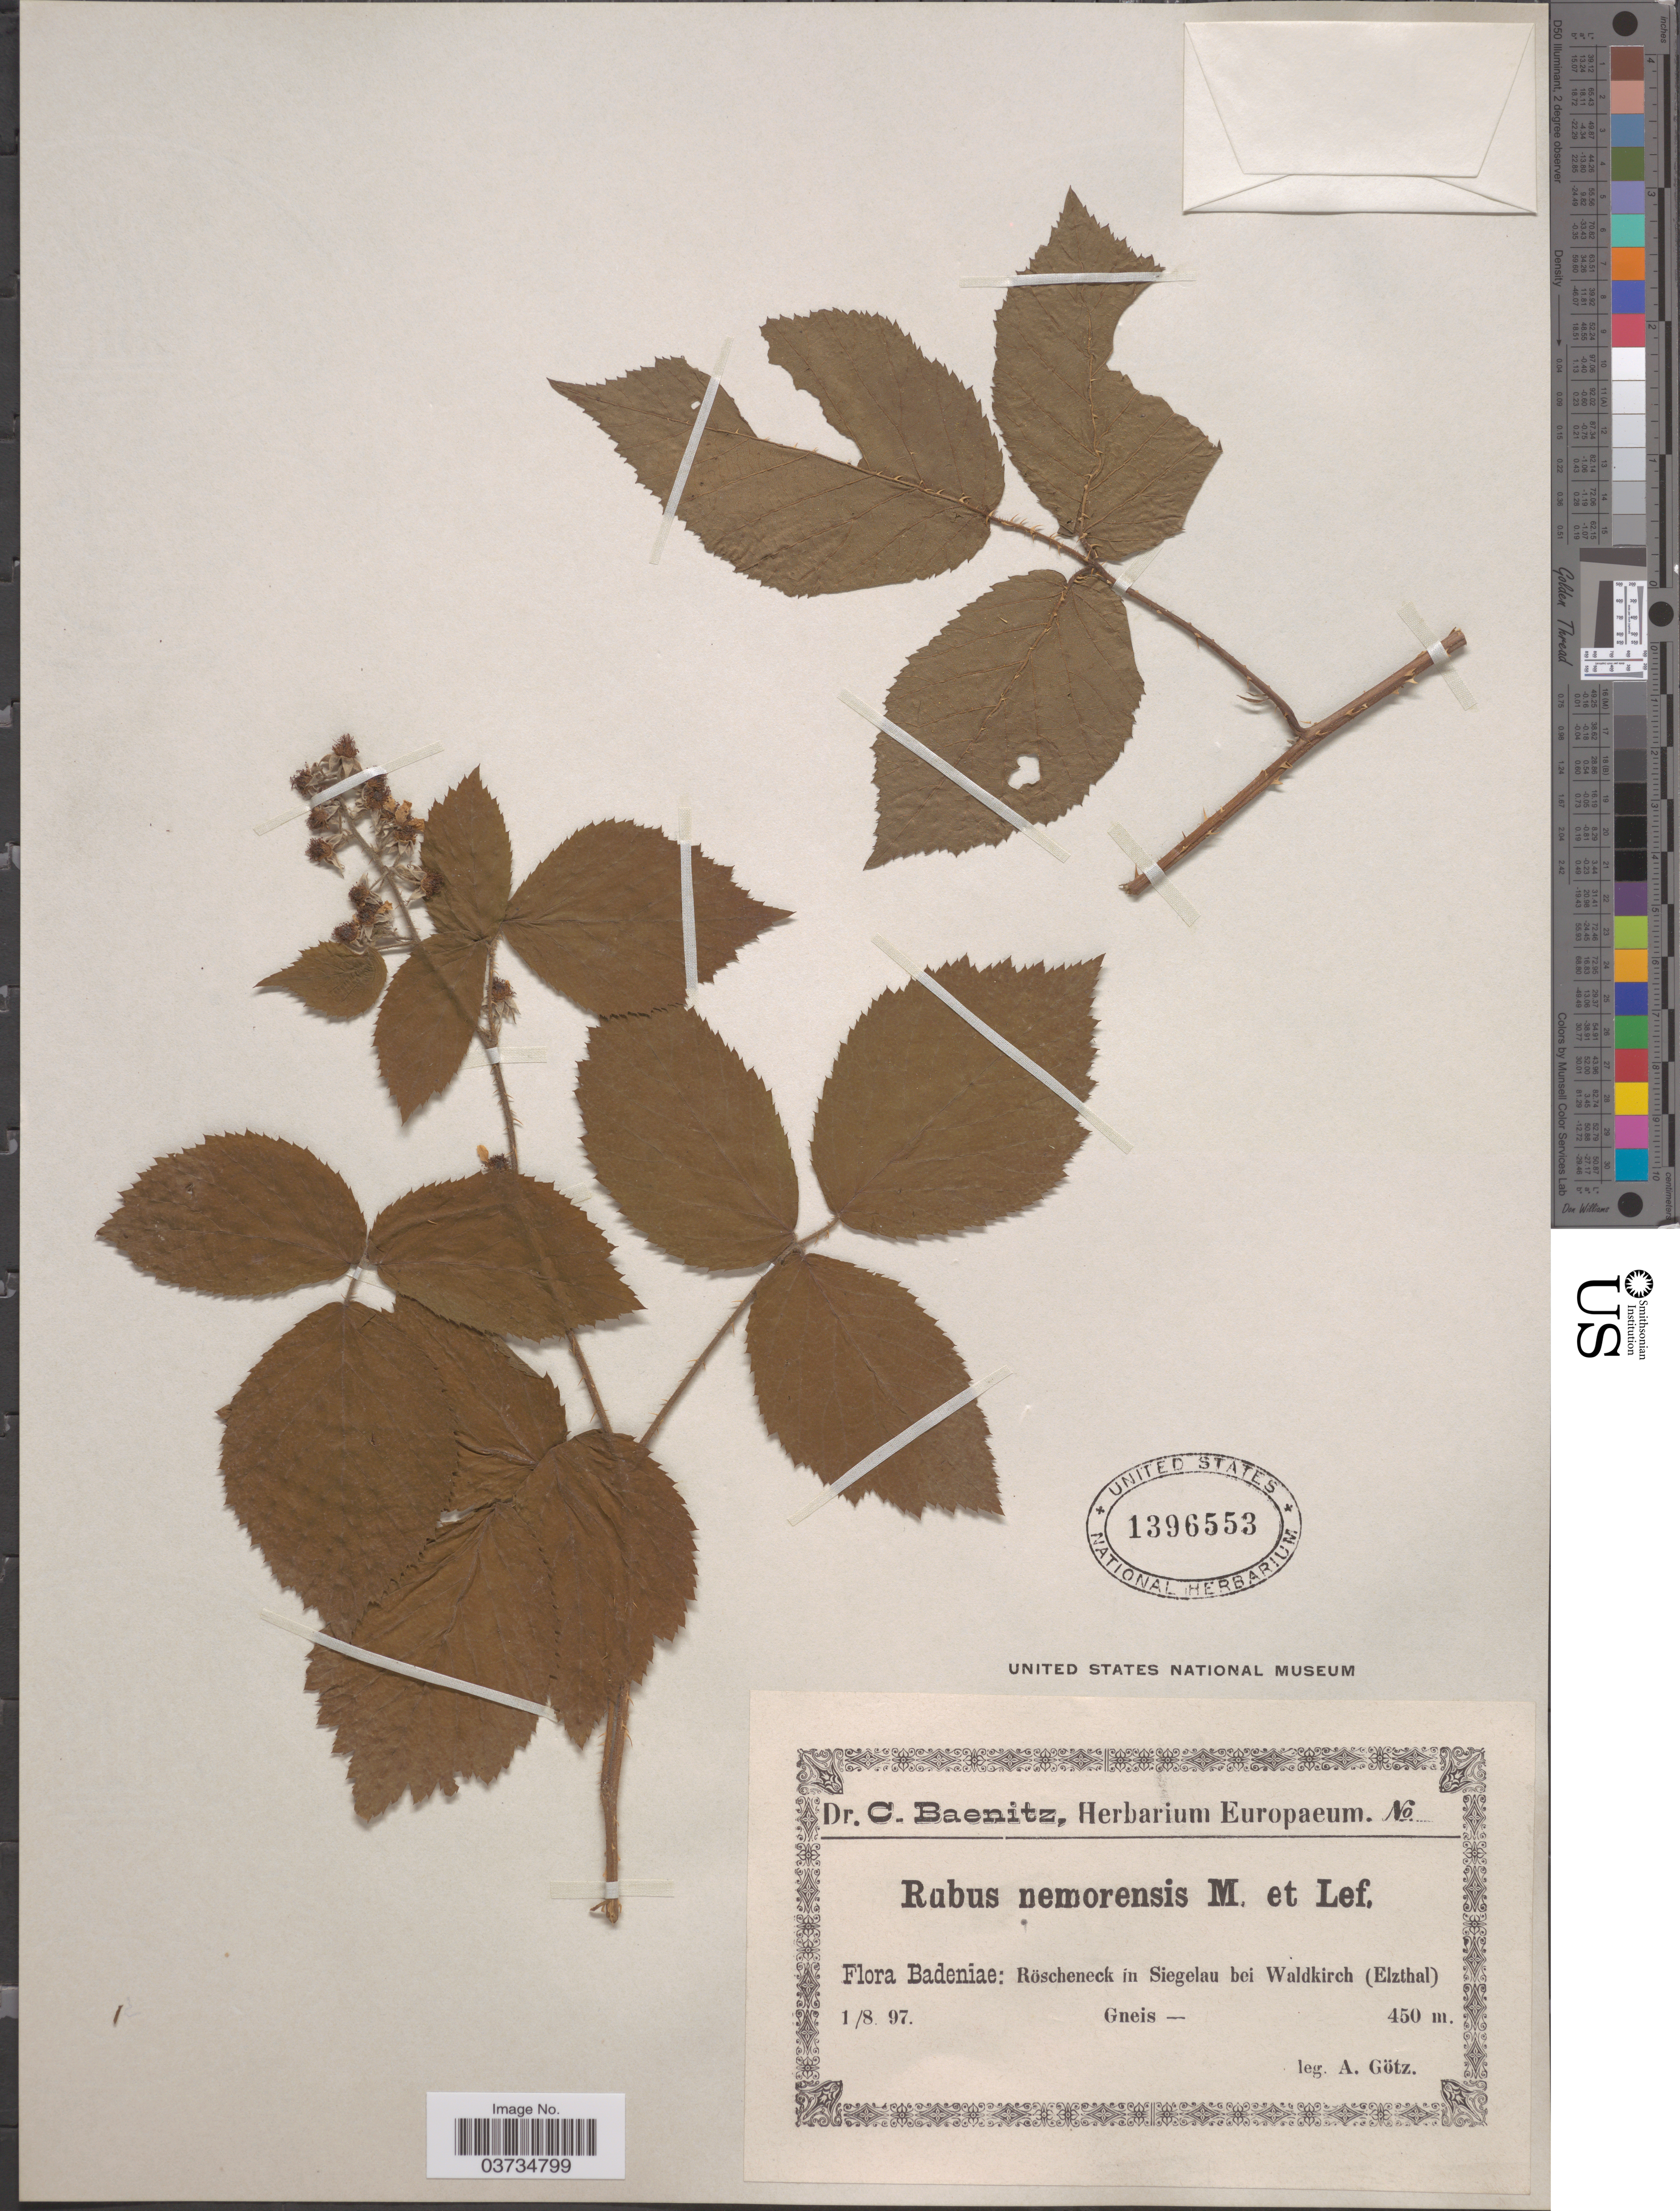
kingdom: Plantae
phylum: Tracheophyta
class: Magnoliopsida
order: Rosales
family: Rosaceae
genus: Rubus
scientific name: Rubus nemorensis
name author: Lefèvre & P.J. Müll.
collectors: A. Götz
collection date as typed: Transcribed d/m/y: 1/8/97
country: Germany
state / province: Baden-Württemberg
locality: Badeniae: Röscheneck in Siegelau bei Waldkirch (Elzthal).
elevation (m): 450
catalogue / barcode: US 1396553